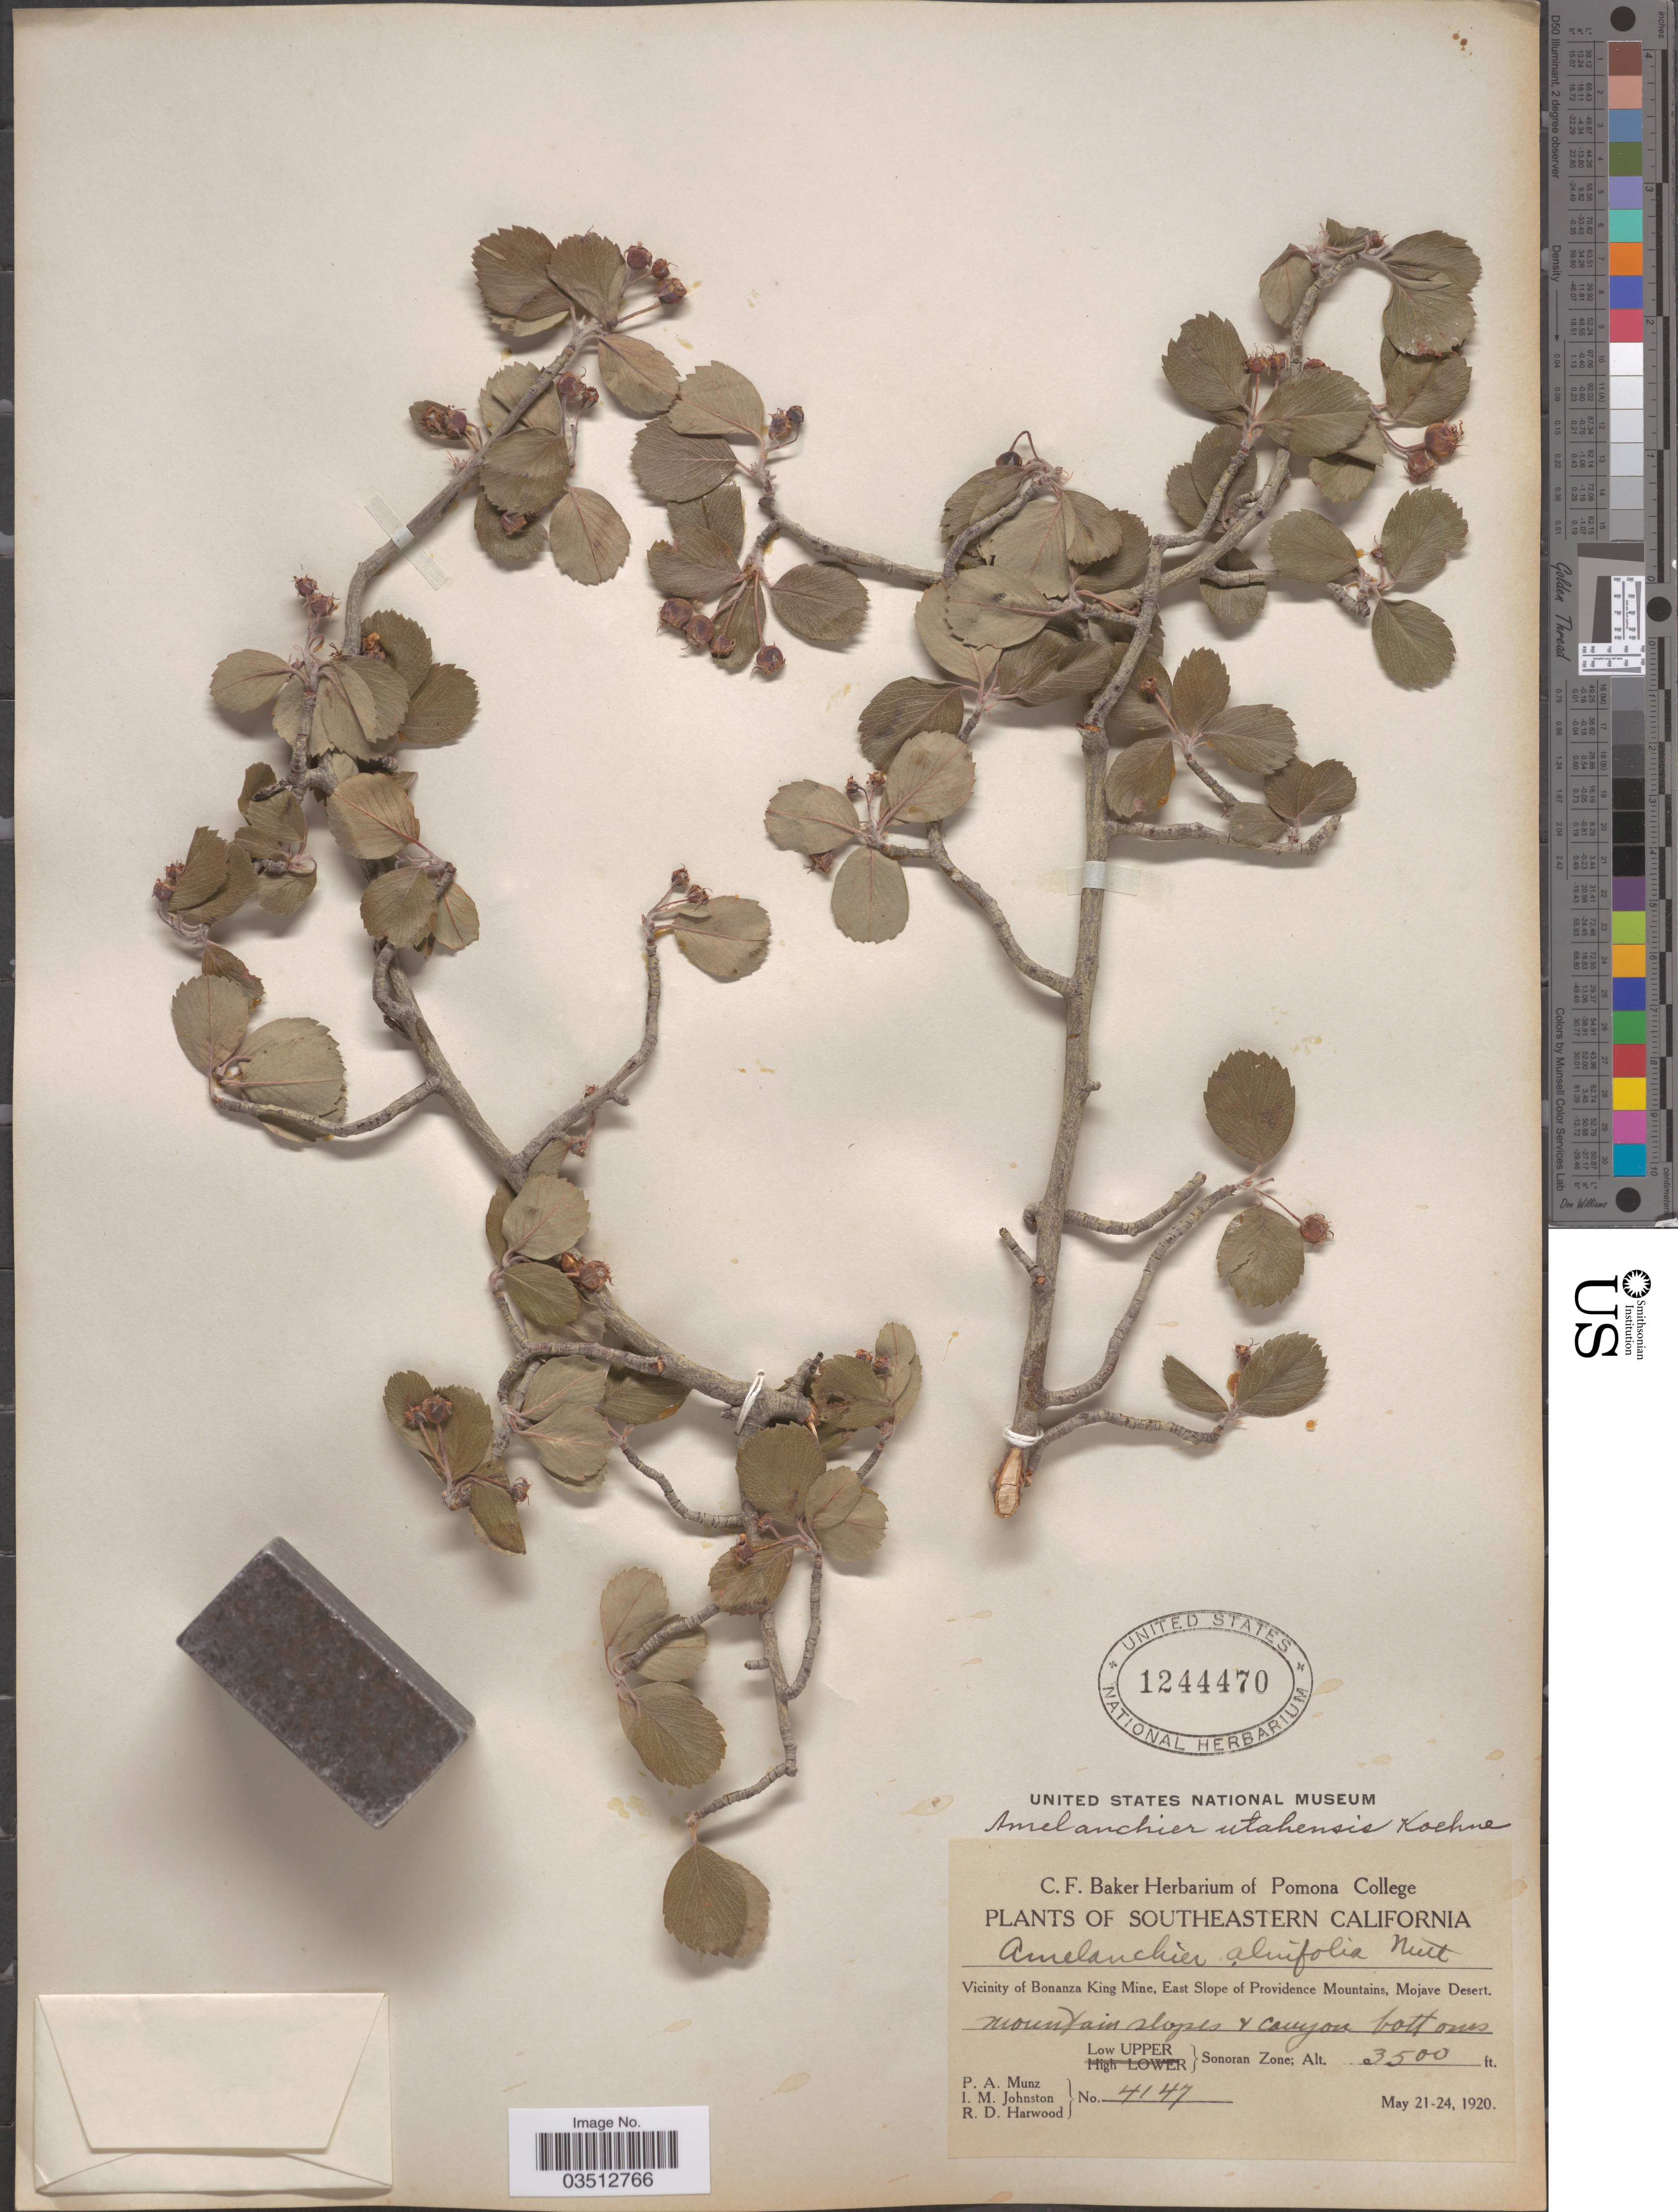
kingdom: Plantae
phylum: Tracheophyta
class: Magnoliopsida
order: Rosales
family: Rosaceae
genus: Amelanchier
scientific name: Amelanchier utahensis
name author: Koehne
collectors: P. A. Munz, I.M. Johnston & R. Harwood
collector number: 4147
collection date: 1920-05-21/1920-05-24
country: United States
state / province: California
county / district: San Bernardino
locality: Southeastern California. Vicinity of Bonanza King Mine, East Slope of Providence Mountains, Mojave Desert. Mountain slopes & canyon bottoms.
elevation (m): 1067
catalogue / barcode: US 1244470